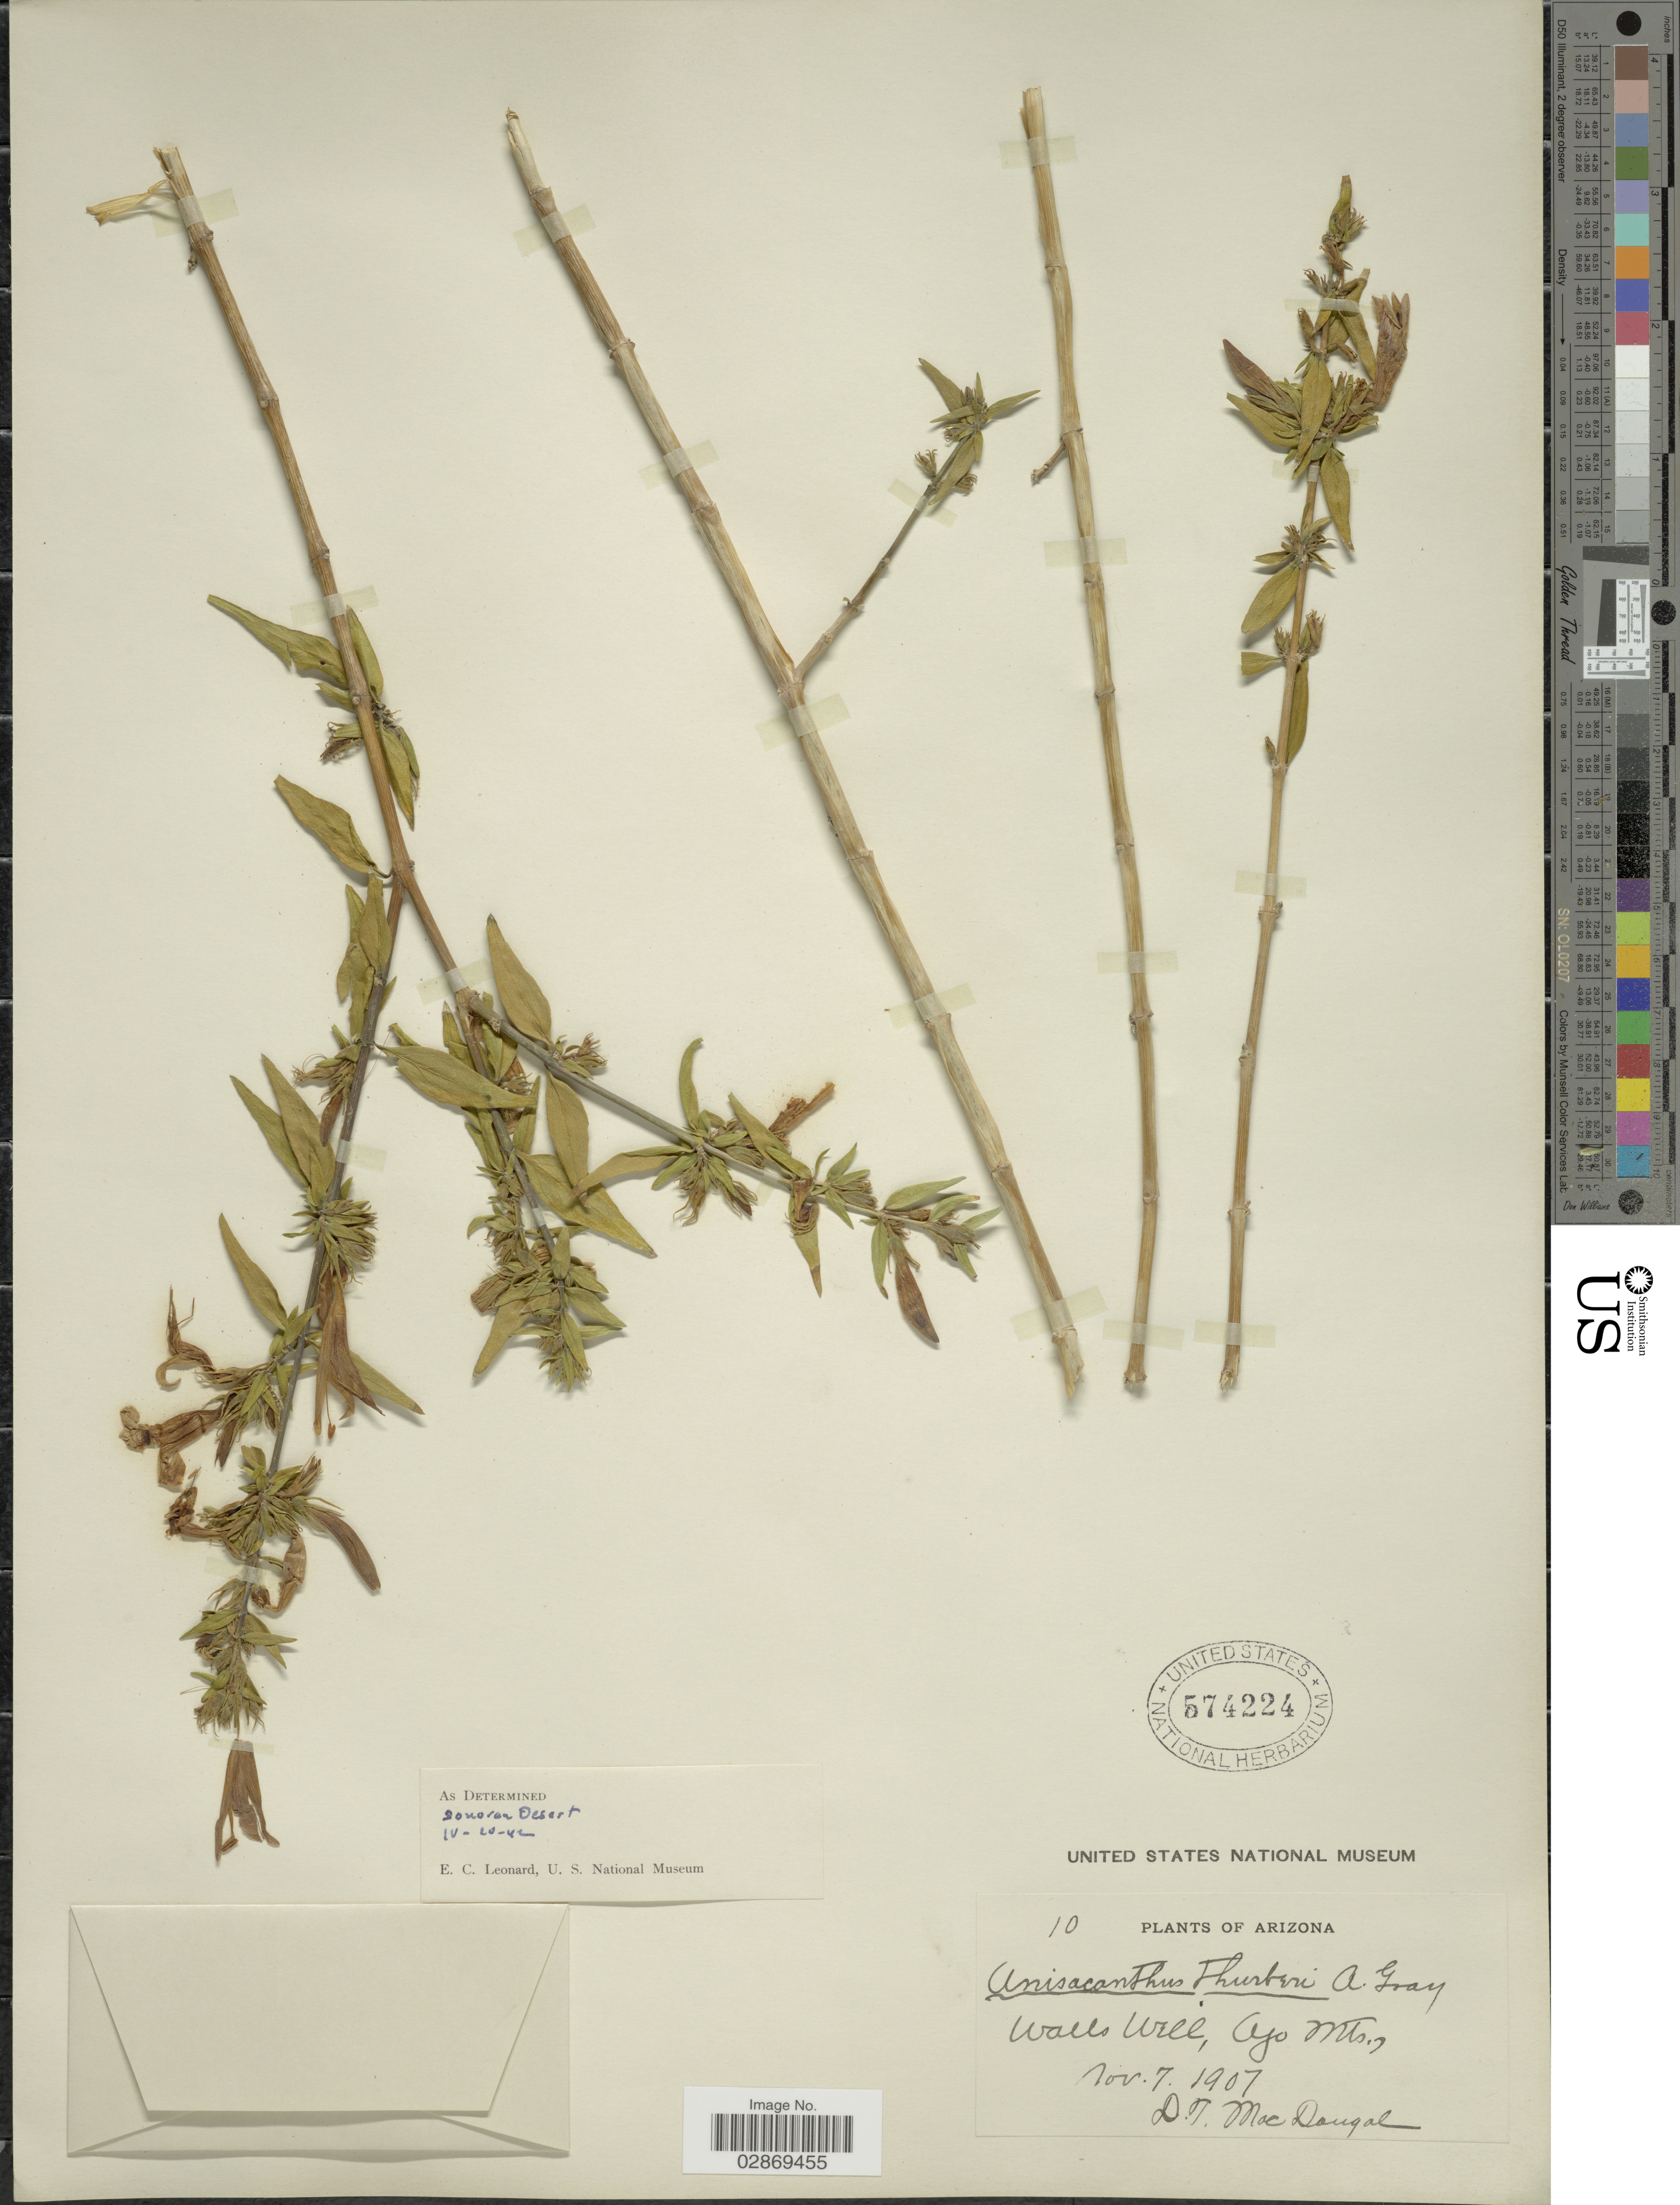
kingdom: Plantae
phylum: Tracheophyta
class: Magnoliopsida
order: Lamiales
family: Acanthaceae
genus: Anisacanthus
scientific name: Anisacanthus thurberi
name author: (Torr.) A. Gray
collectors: D. T. MacDougal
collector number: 10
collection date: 1907-11-07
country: United States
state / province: Arizona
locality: Walls Well, Ojo Mts.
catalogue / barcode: US 574224